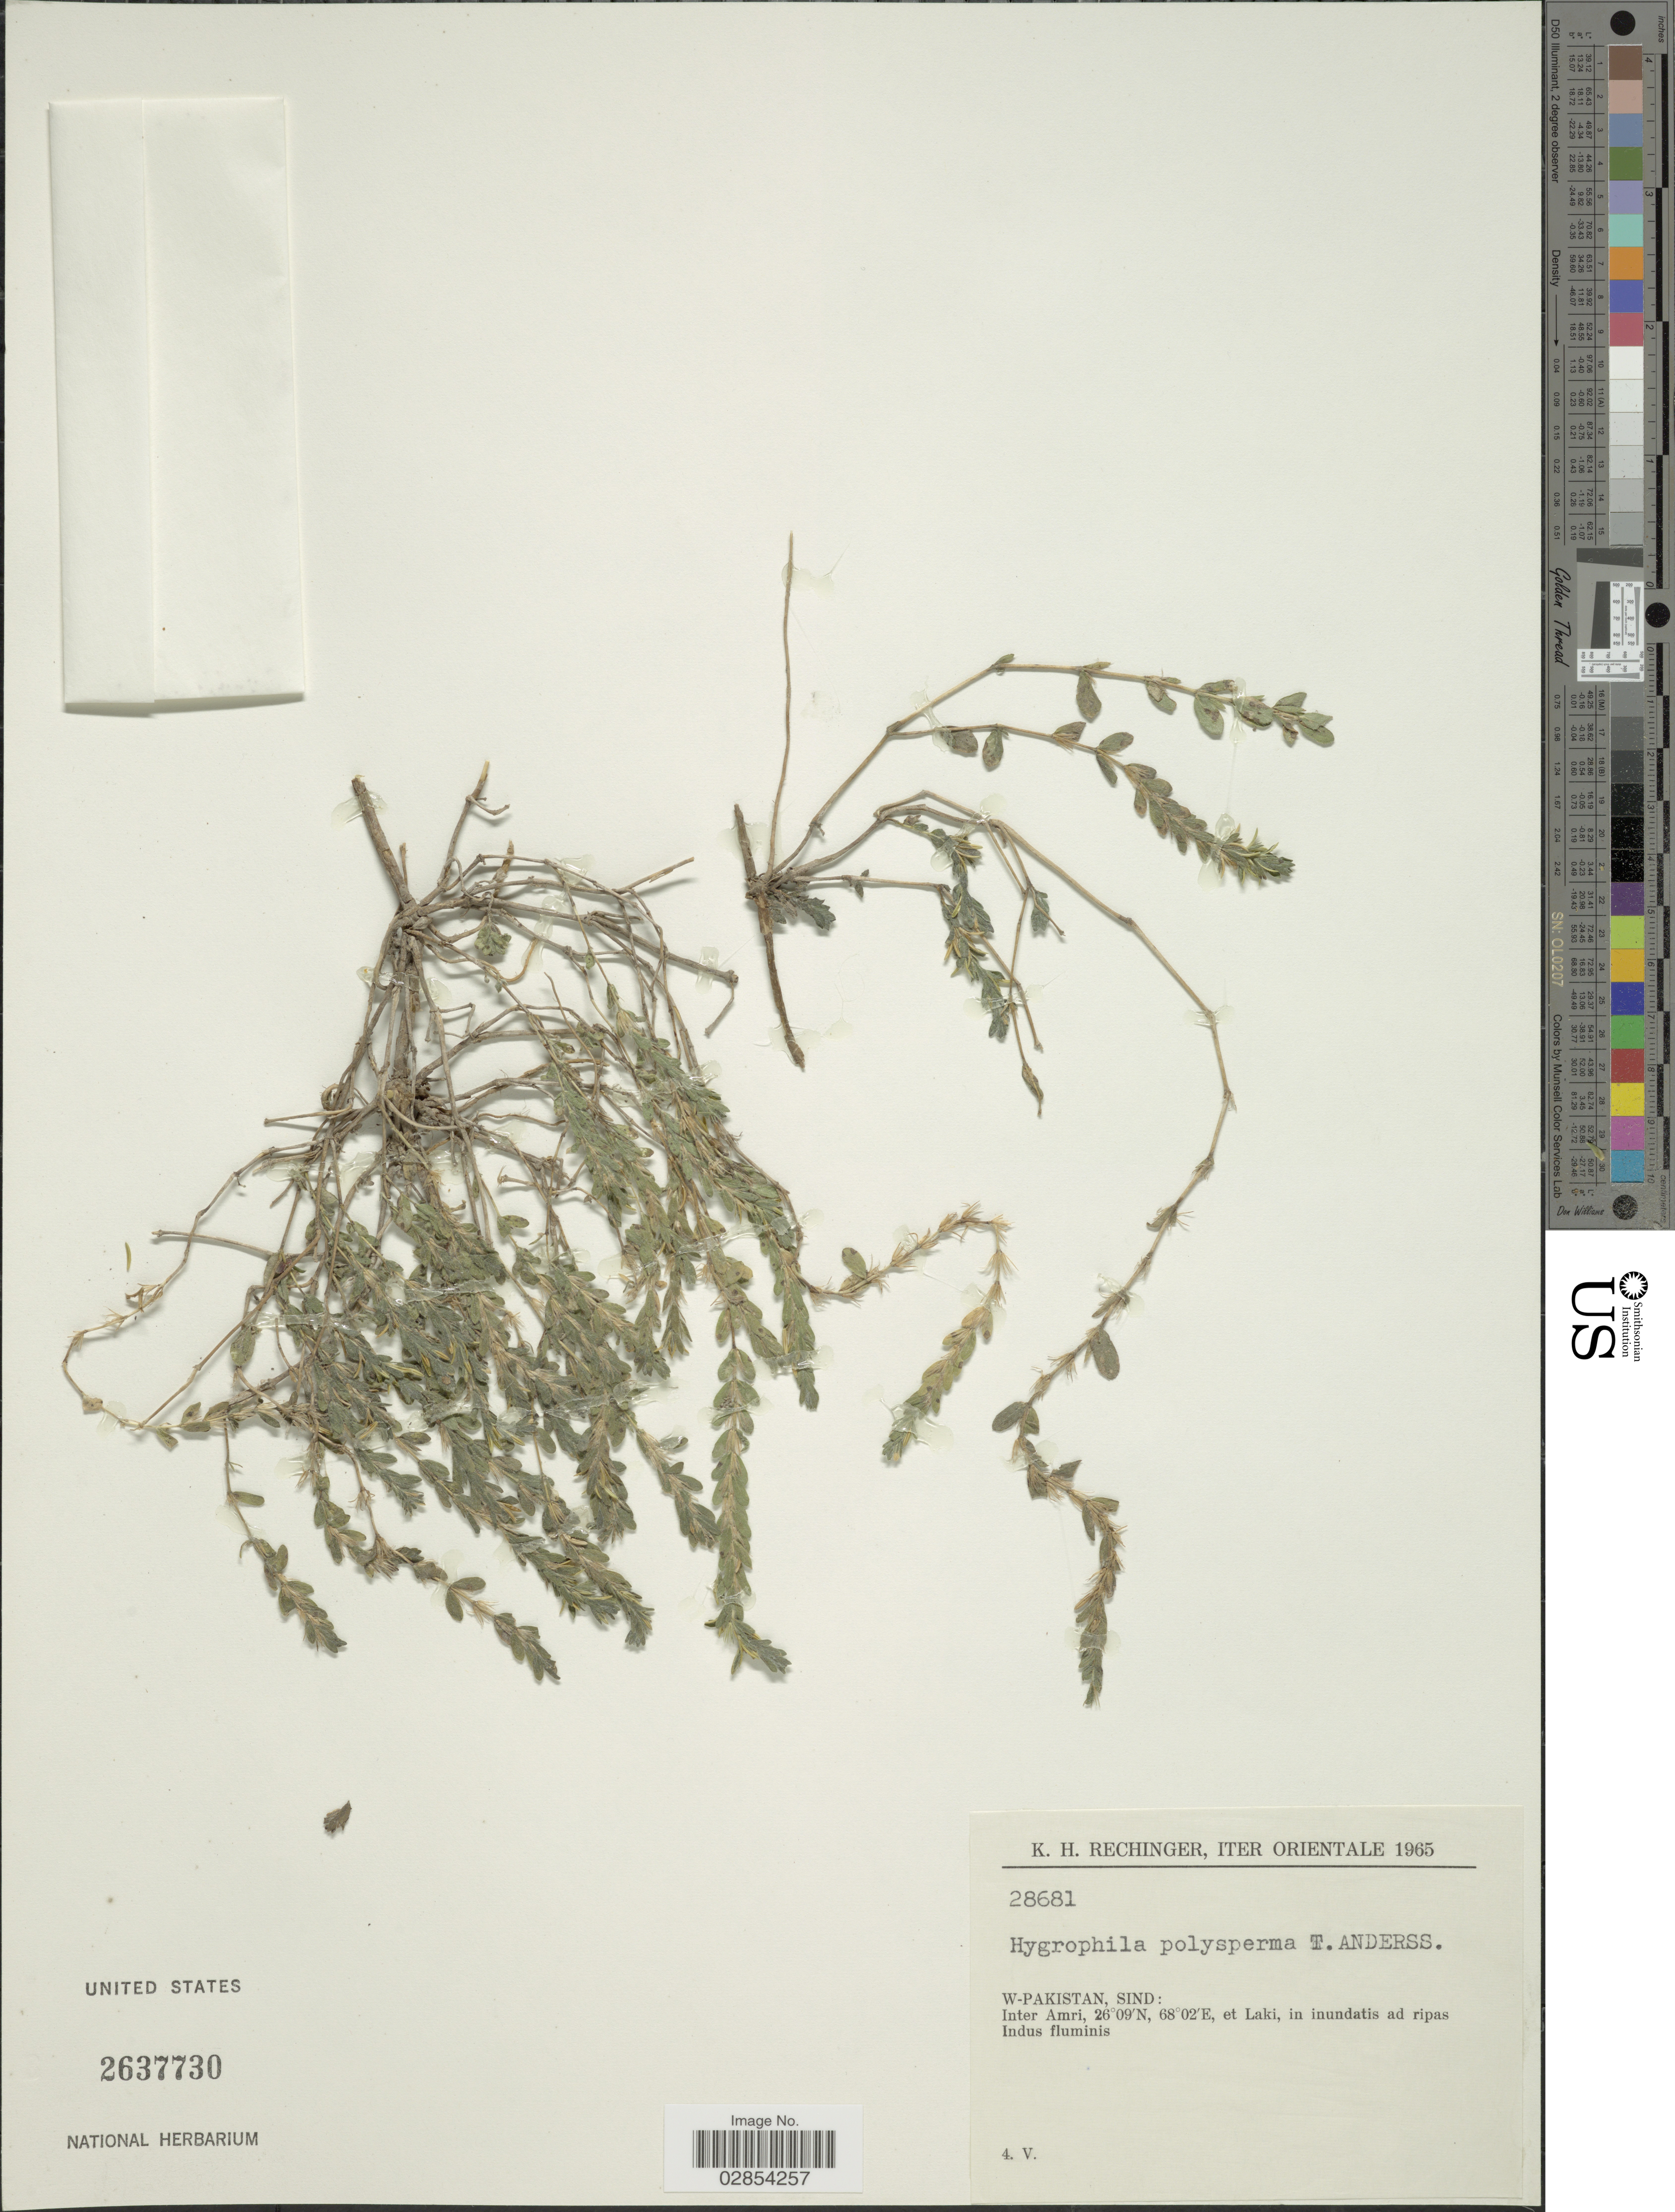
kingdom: Plantae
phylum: Tracheophyta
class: Magnoliopsida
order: Lamiales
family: Acanthaceae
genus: Hygrophila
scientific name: Hygrophila polysperma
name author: T. Anderson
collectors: K. H. Rechinger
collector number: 28681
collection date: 1965-05-04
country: Pakistan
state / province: Sindh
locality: W-Pakistan, Sind: Inter Amri, et Laki. Iter Orientale.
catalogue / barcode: US 2637730